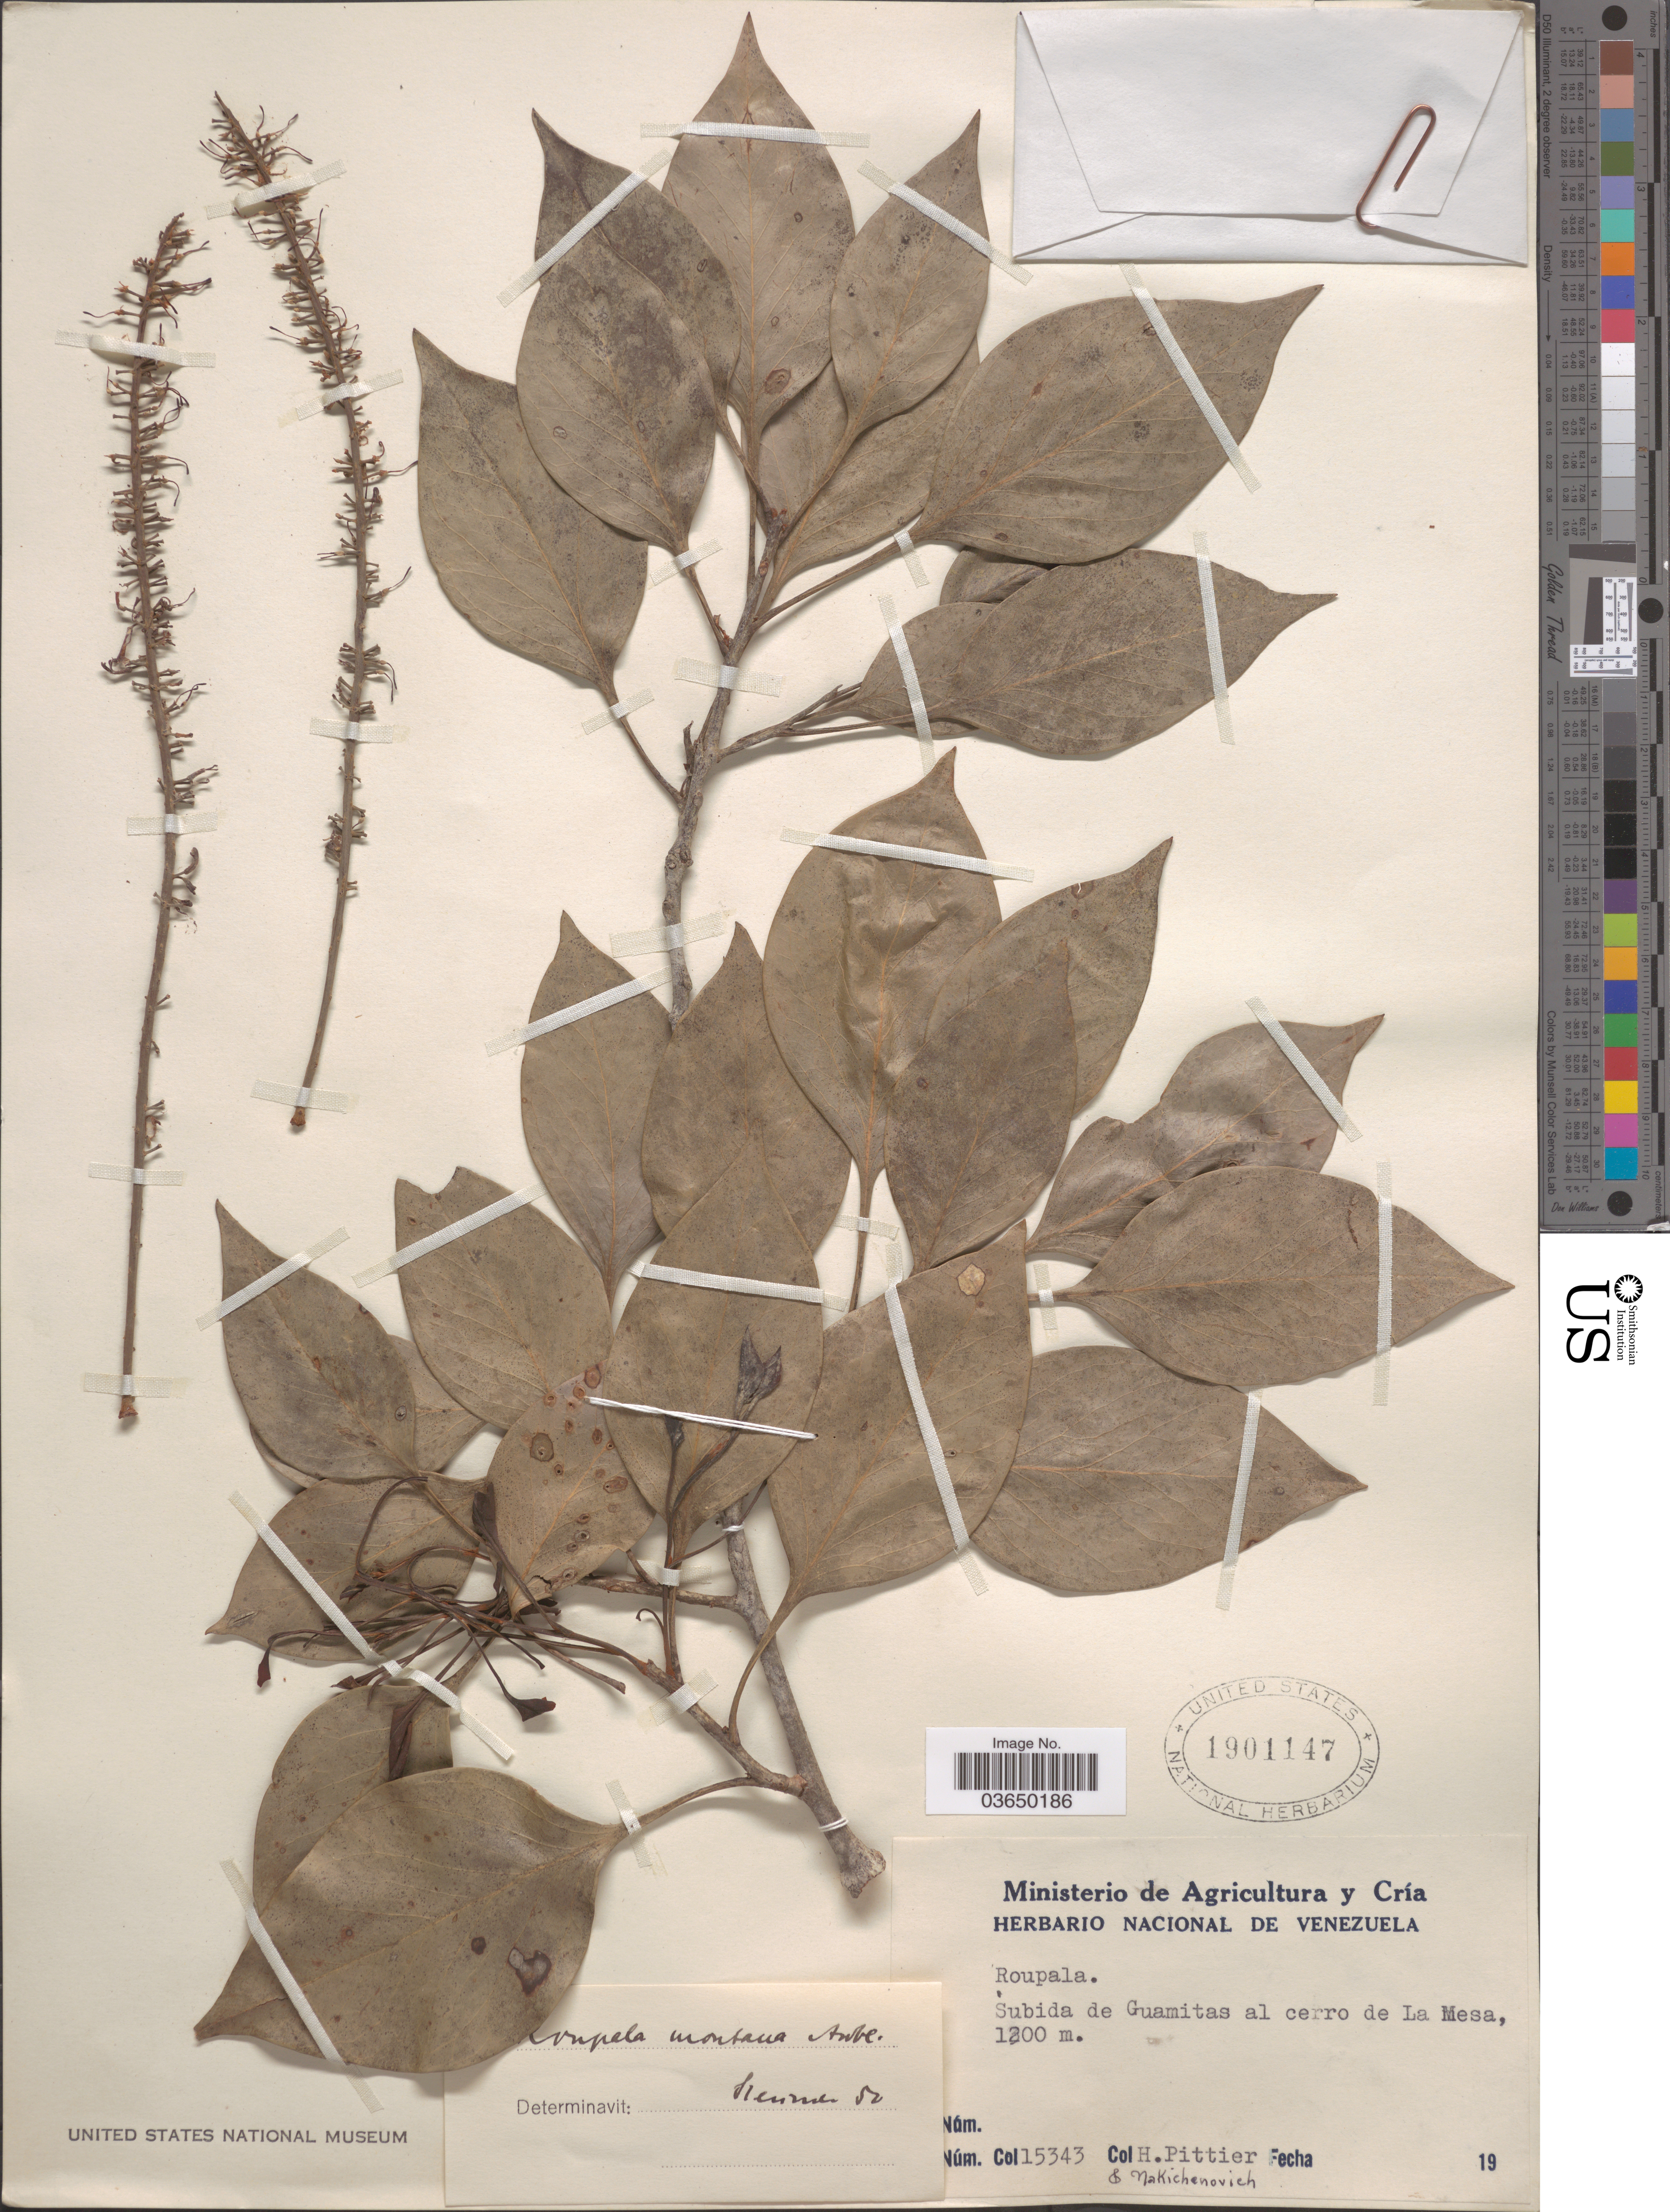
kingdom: Plantae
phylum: Tracheophyta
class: Magnoliopsida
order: Proteales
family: Proteaceae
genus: Roupala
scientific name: Roupala montana var. montana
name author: Aubl.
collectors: H. F. Pittier & Nakichenovich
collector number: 15343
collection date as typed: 19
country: Venezuela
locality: Subida de Guamitas al cerro de La Mesa.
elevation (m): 1200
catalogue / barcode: US 1901147